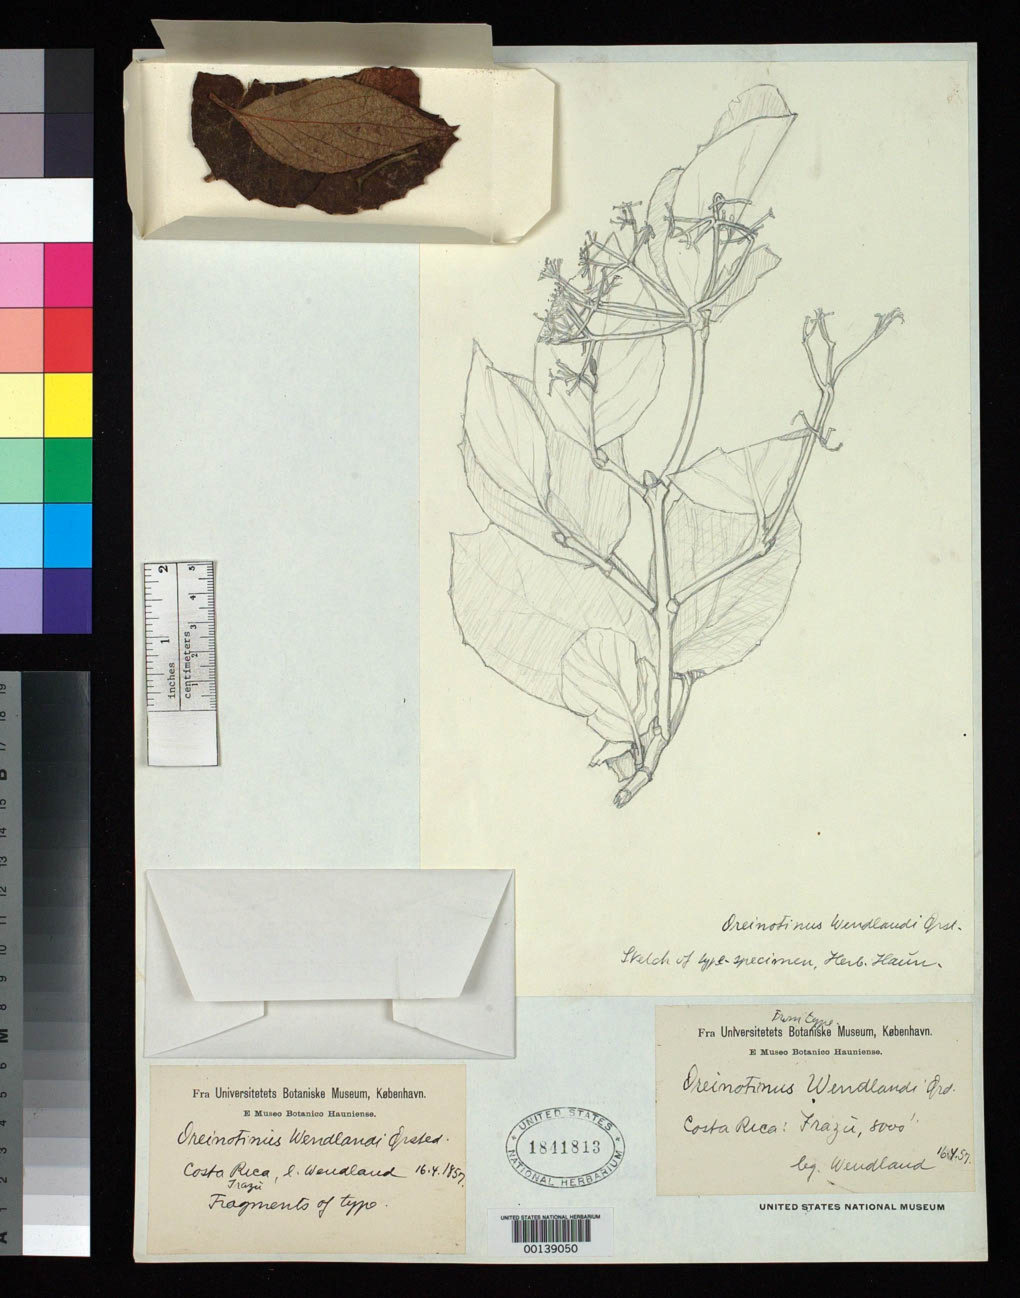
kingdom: Plantae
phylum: Tracheophyta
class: Magnoliopsida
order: Dipsacales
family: Viburnaceae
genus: Oreinotinus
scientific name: Oreinotinus wendlandii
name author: Oerst.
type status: Type Material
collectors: H. A. Wendland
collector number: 657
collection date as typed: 16 Apr 1857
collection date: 1857-04-16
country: Costa Rica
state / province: Cartago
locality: Volcan Irazu; alt. 8000 ft.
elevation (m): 2438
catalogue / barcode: US 1841813